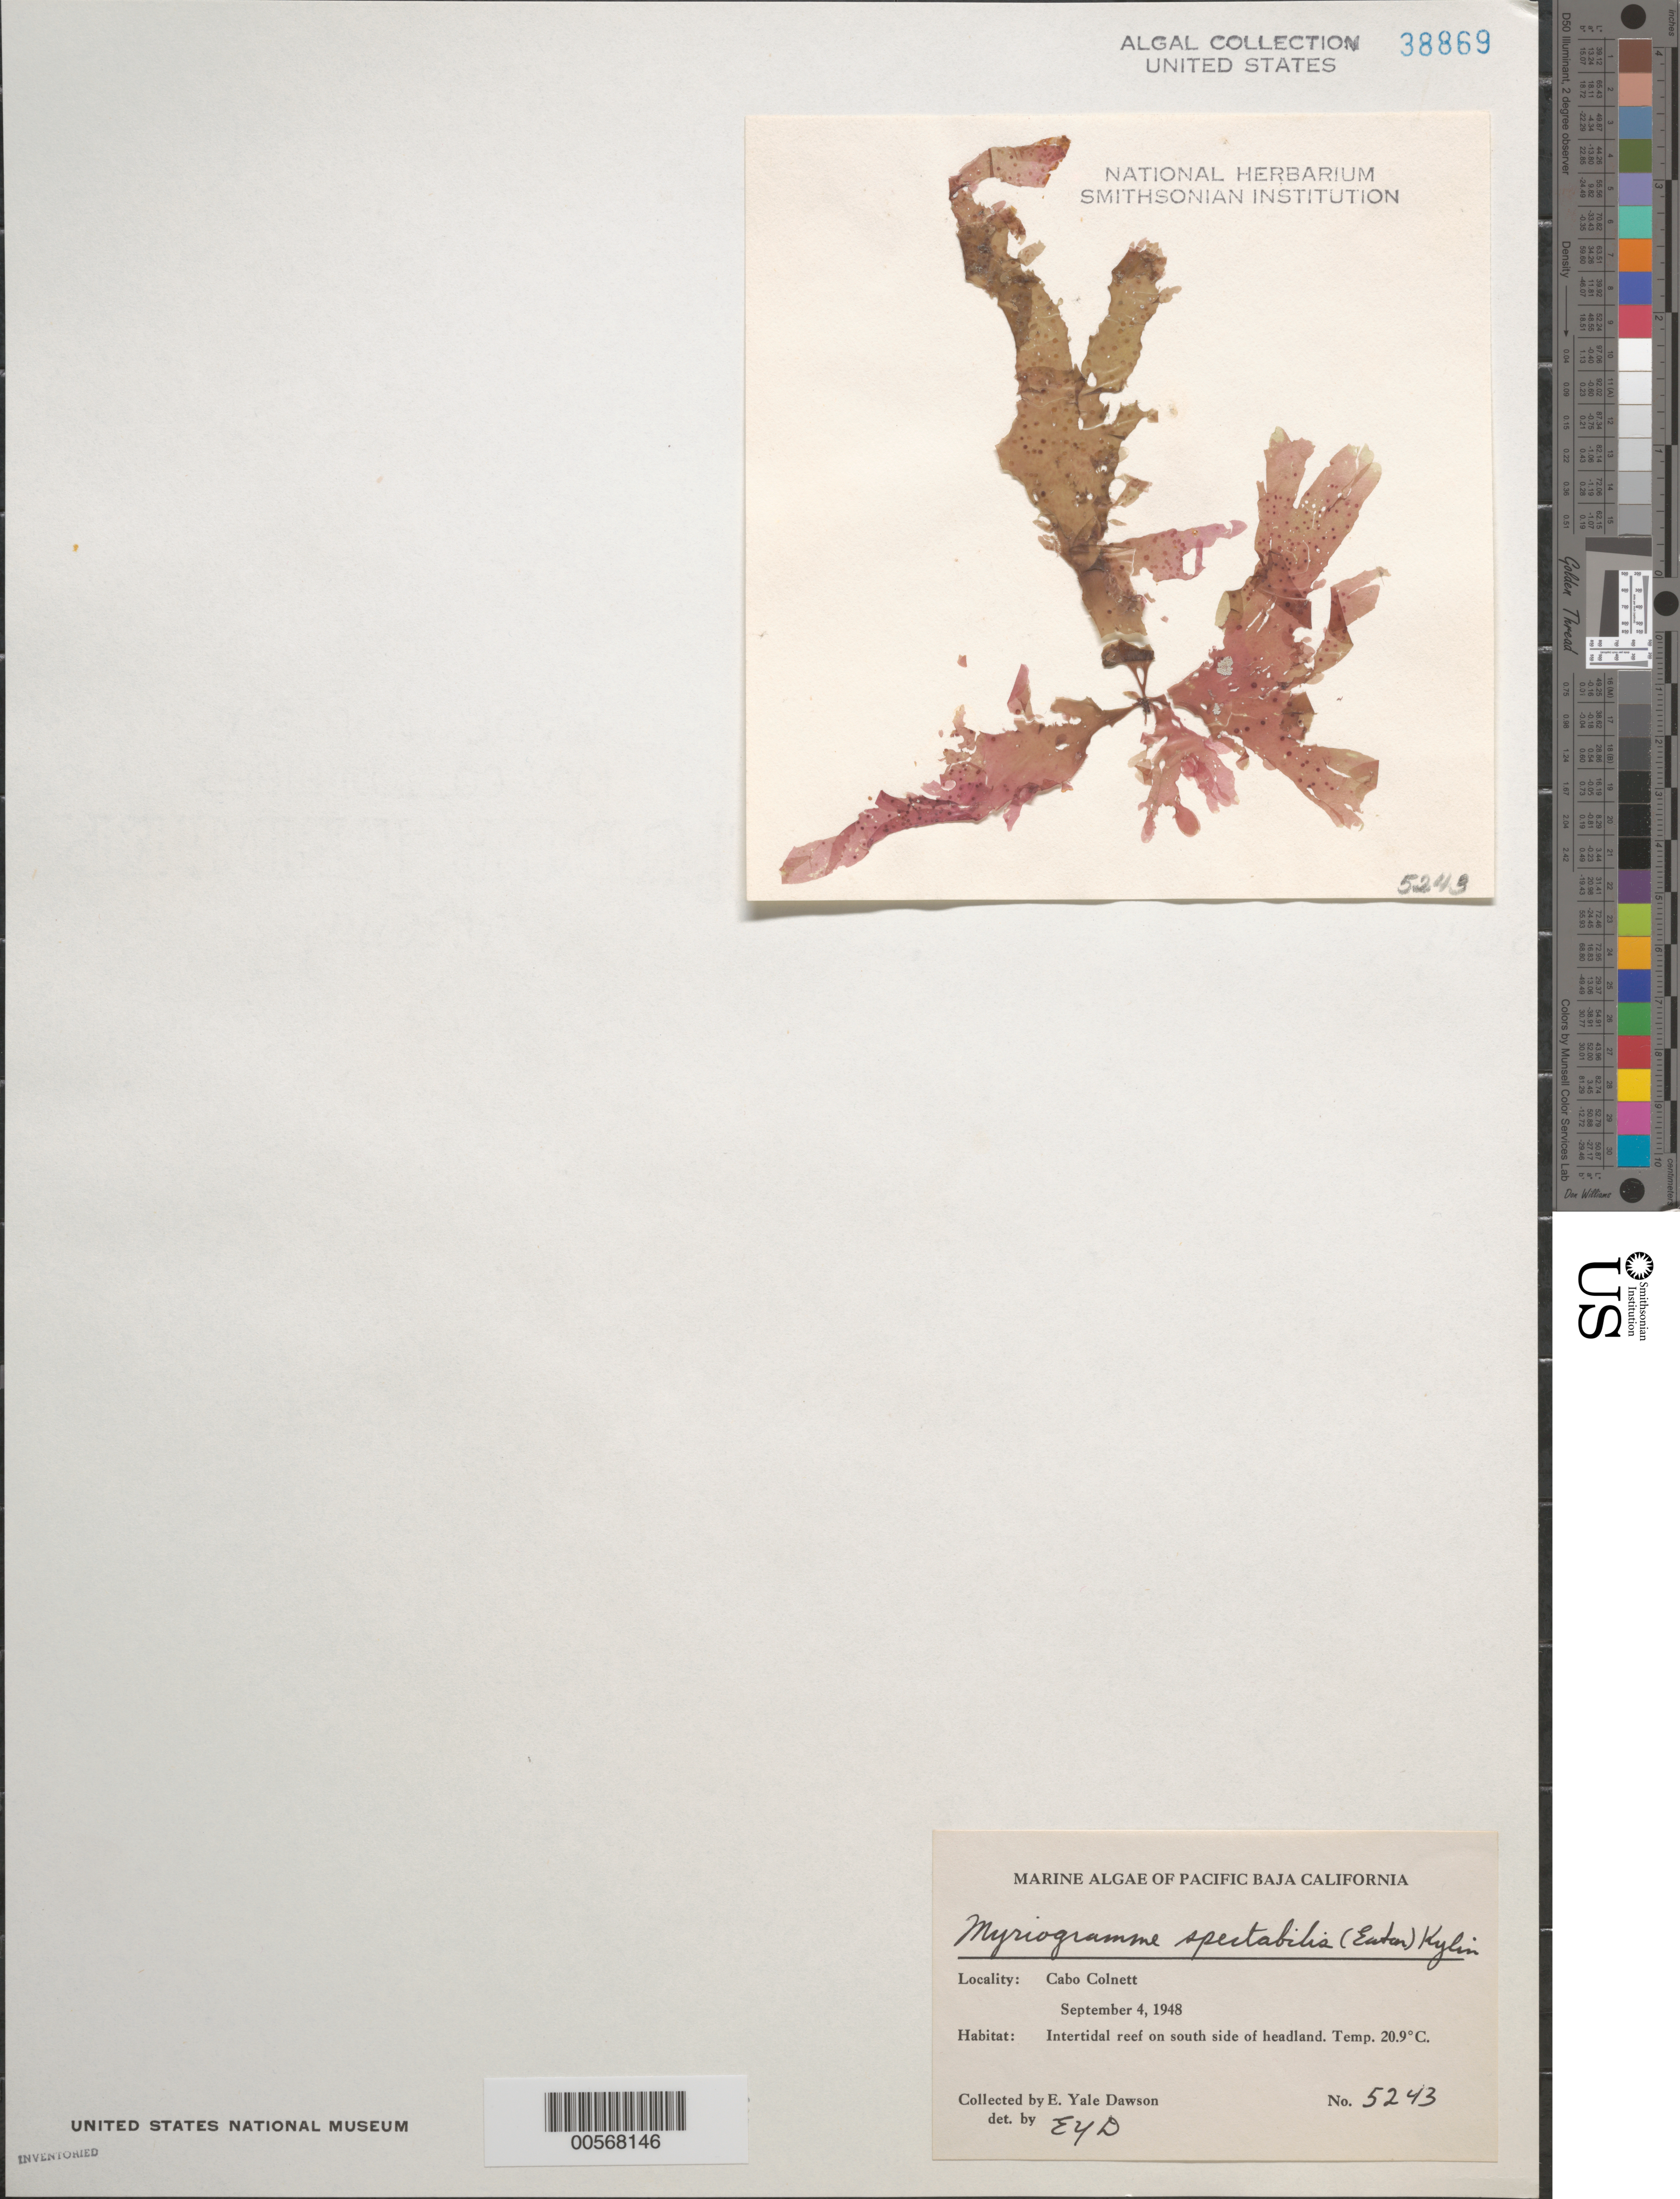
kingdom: Plantae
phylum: Rhodophyta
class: Florideophyceae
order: Ceramiales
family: Delesseriaceae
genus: Myriogramme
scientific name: Myriogramme spectabilis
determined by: Dawson, E. Y.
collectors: E. Y. Dawson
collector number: EYD 5243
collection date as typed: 04 Sep 1948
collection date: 1948-09-04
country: Mexico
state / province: Baja California Norte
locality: Cabo Colnett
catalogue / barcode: US 38869